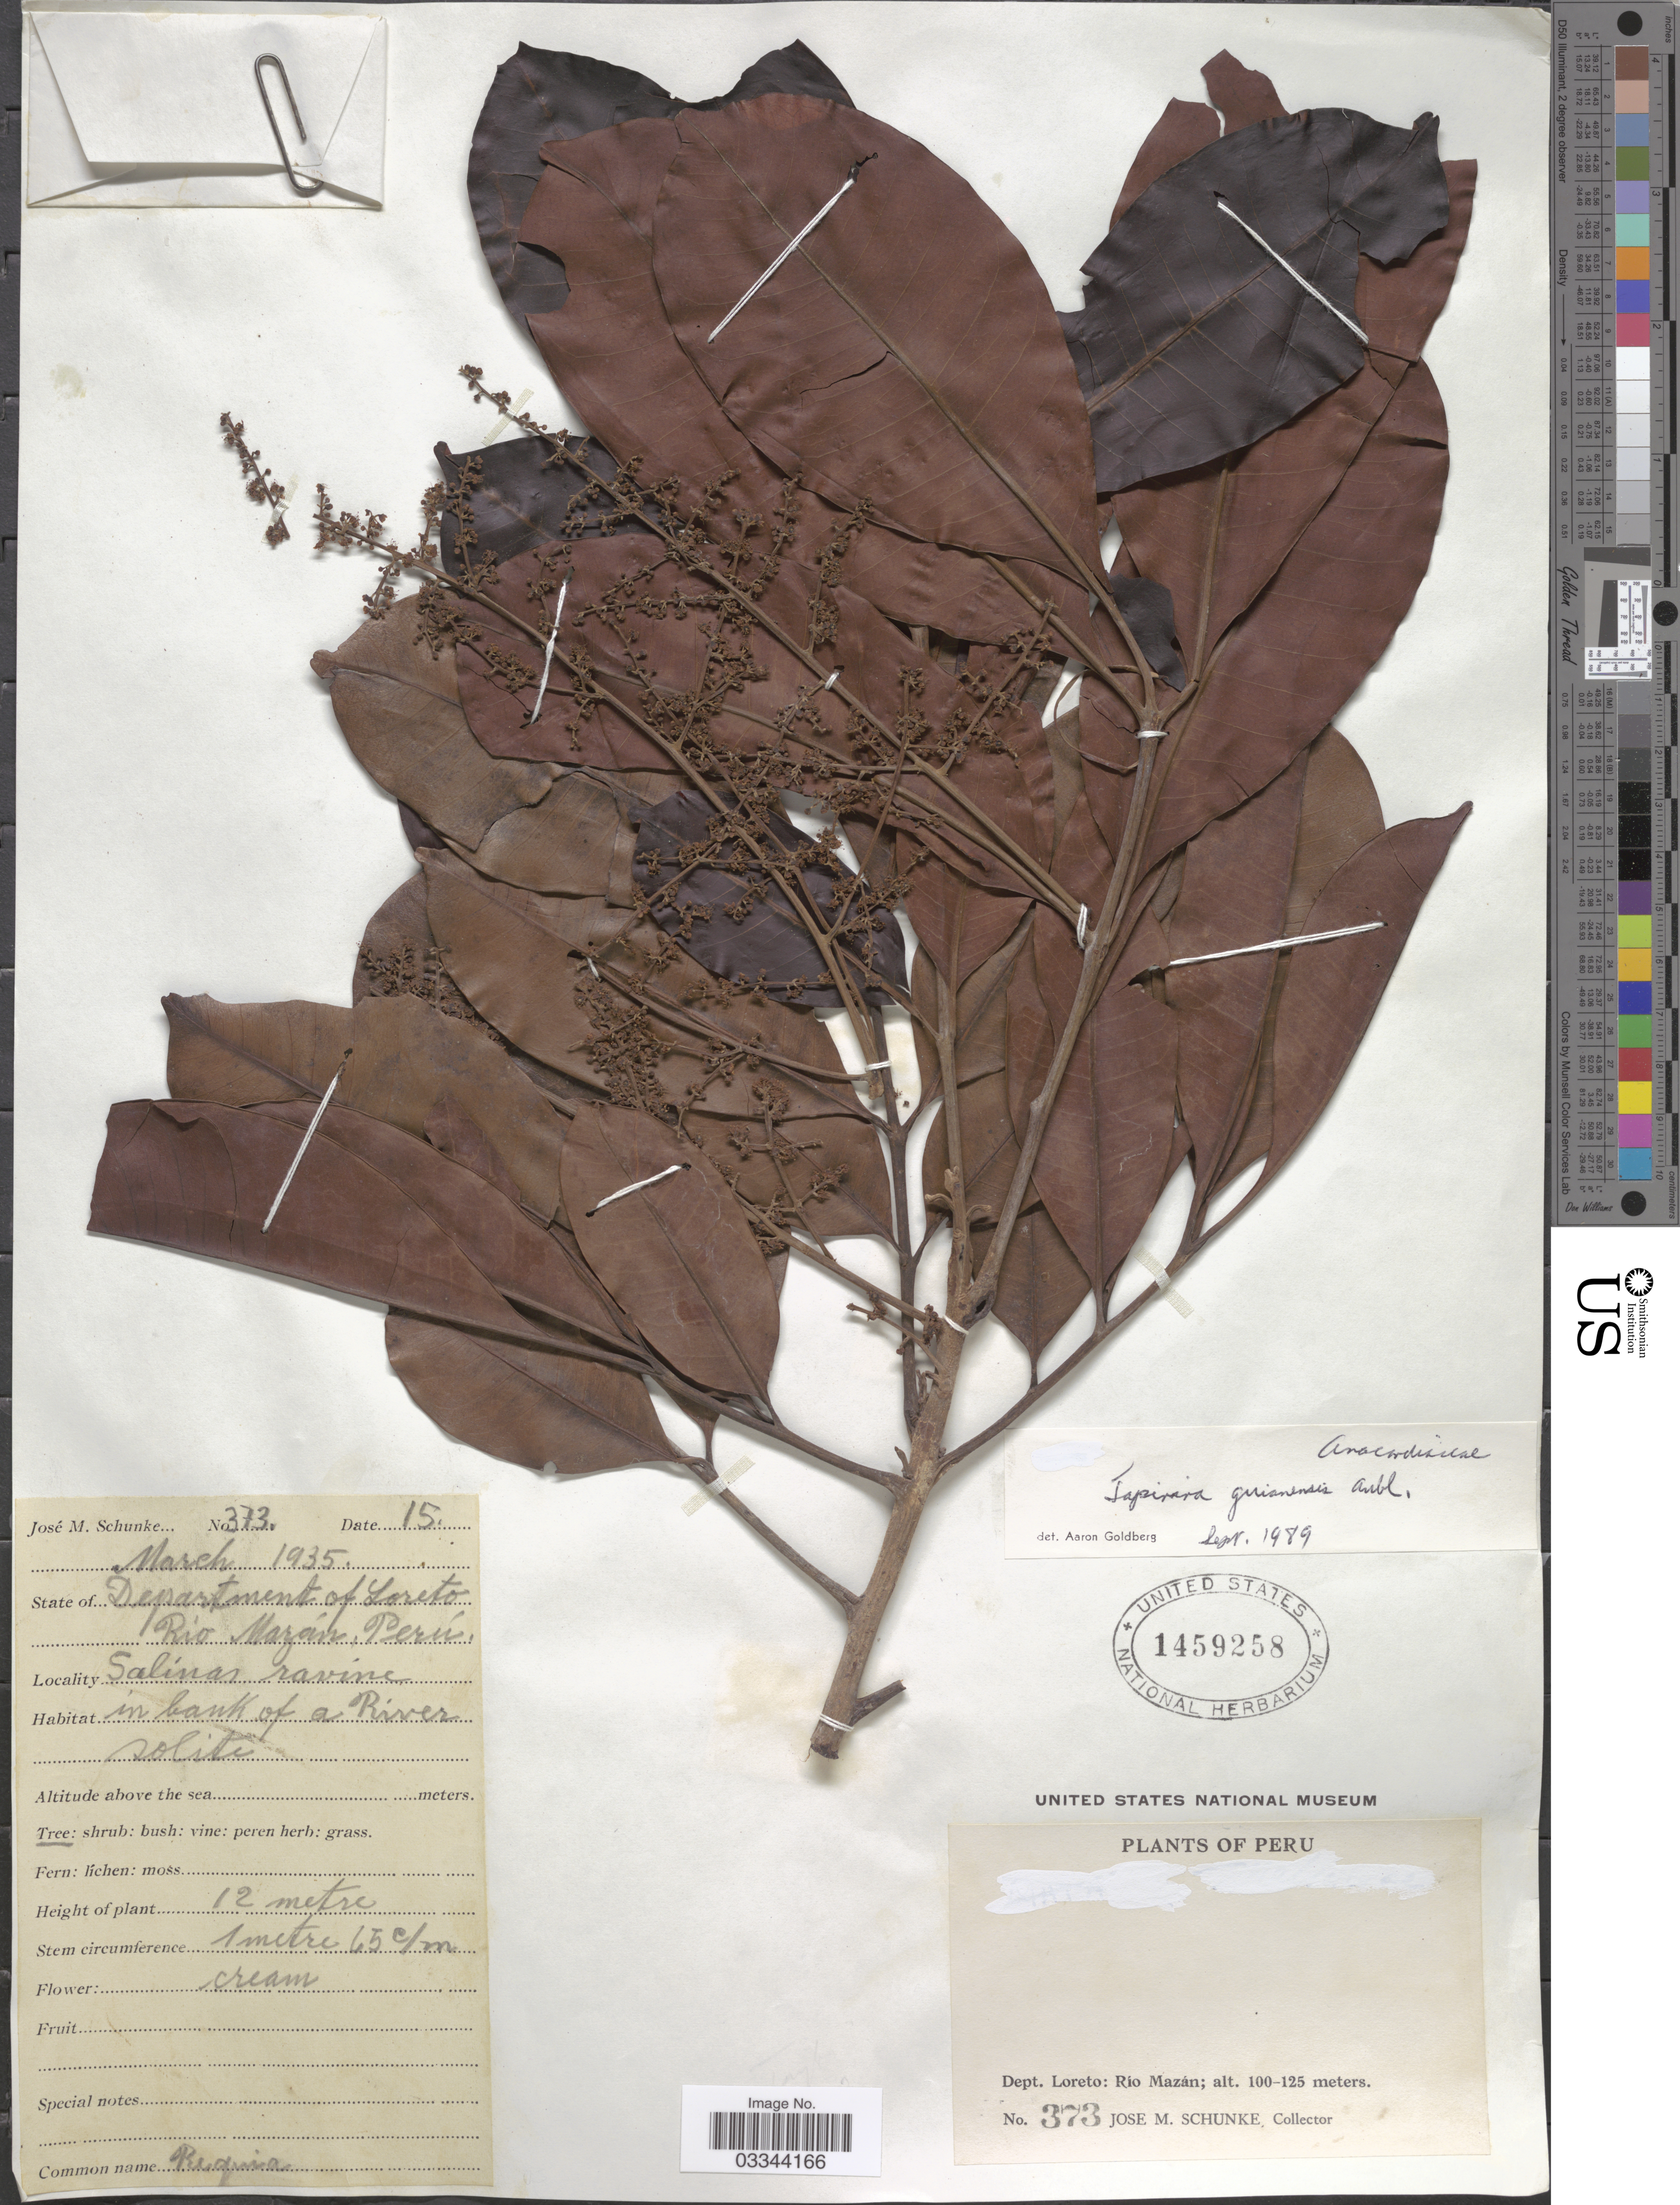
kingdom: Plantae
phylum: Tracheophyta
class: Magnoliopsida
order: Sapindales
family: Anacardiaceae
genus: Tapirira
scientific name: Tapirira guianensis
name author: Aubl.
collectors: J. Schunke Vigo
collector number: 373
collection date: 1935-03-15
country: Peru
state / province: Loreto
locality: Department of Loreto. Río Mazán. Salinas ravine in bank of a river solite.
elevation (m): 100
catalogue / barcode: US 1459258